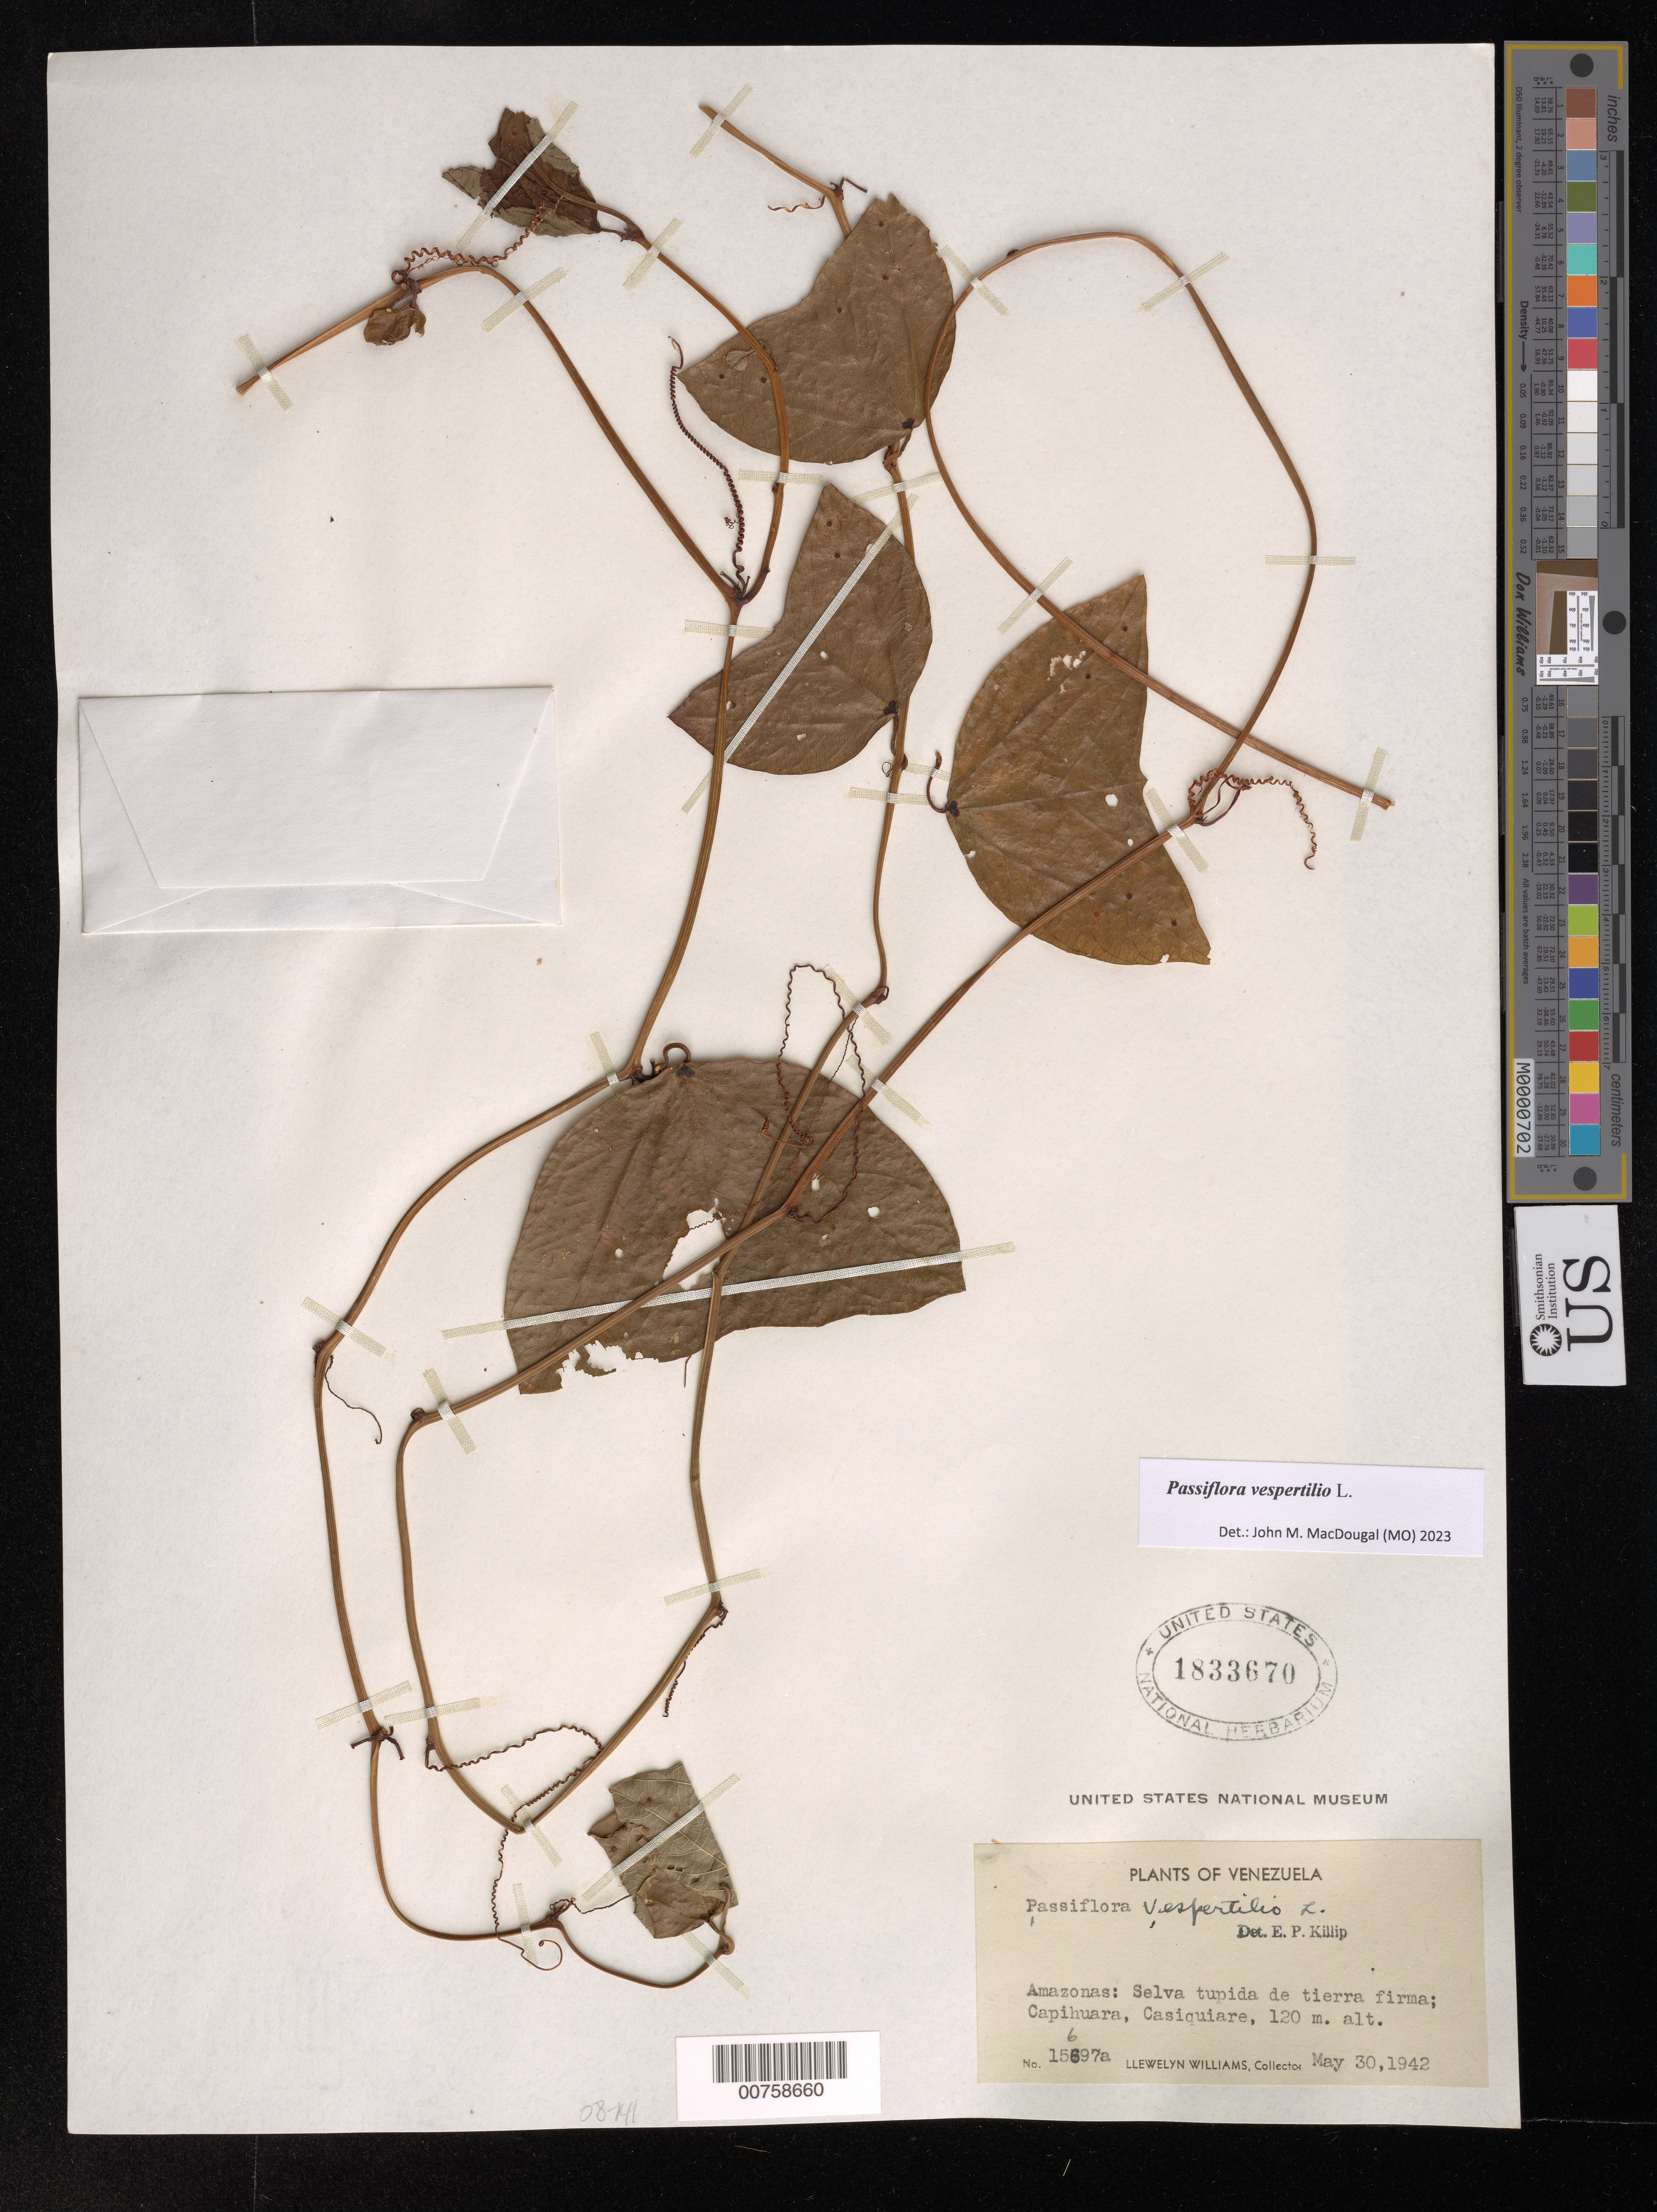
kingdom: Plantae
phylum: Tracheophyta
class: Magnoliopsida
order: Malpighiales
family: Passifloraceae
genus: Passiflora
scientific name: Passiflora vespertilio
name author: L.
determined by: Killip, Ellsworth P.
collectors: Ll. Williams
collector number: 15697 a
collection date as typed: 30-May-42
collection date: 1942-05-30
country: Venezuela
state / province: Amazonas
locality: Capihuara, Alto Casiquiare, Caño Macasi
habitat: Selva tupida de tierra firma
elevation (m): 120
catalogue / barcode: US 1833670